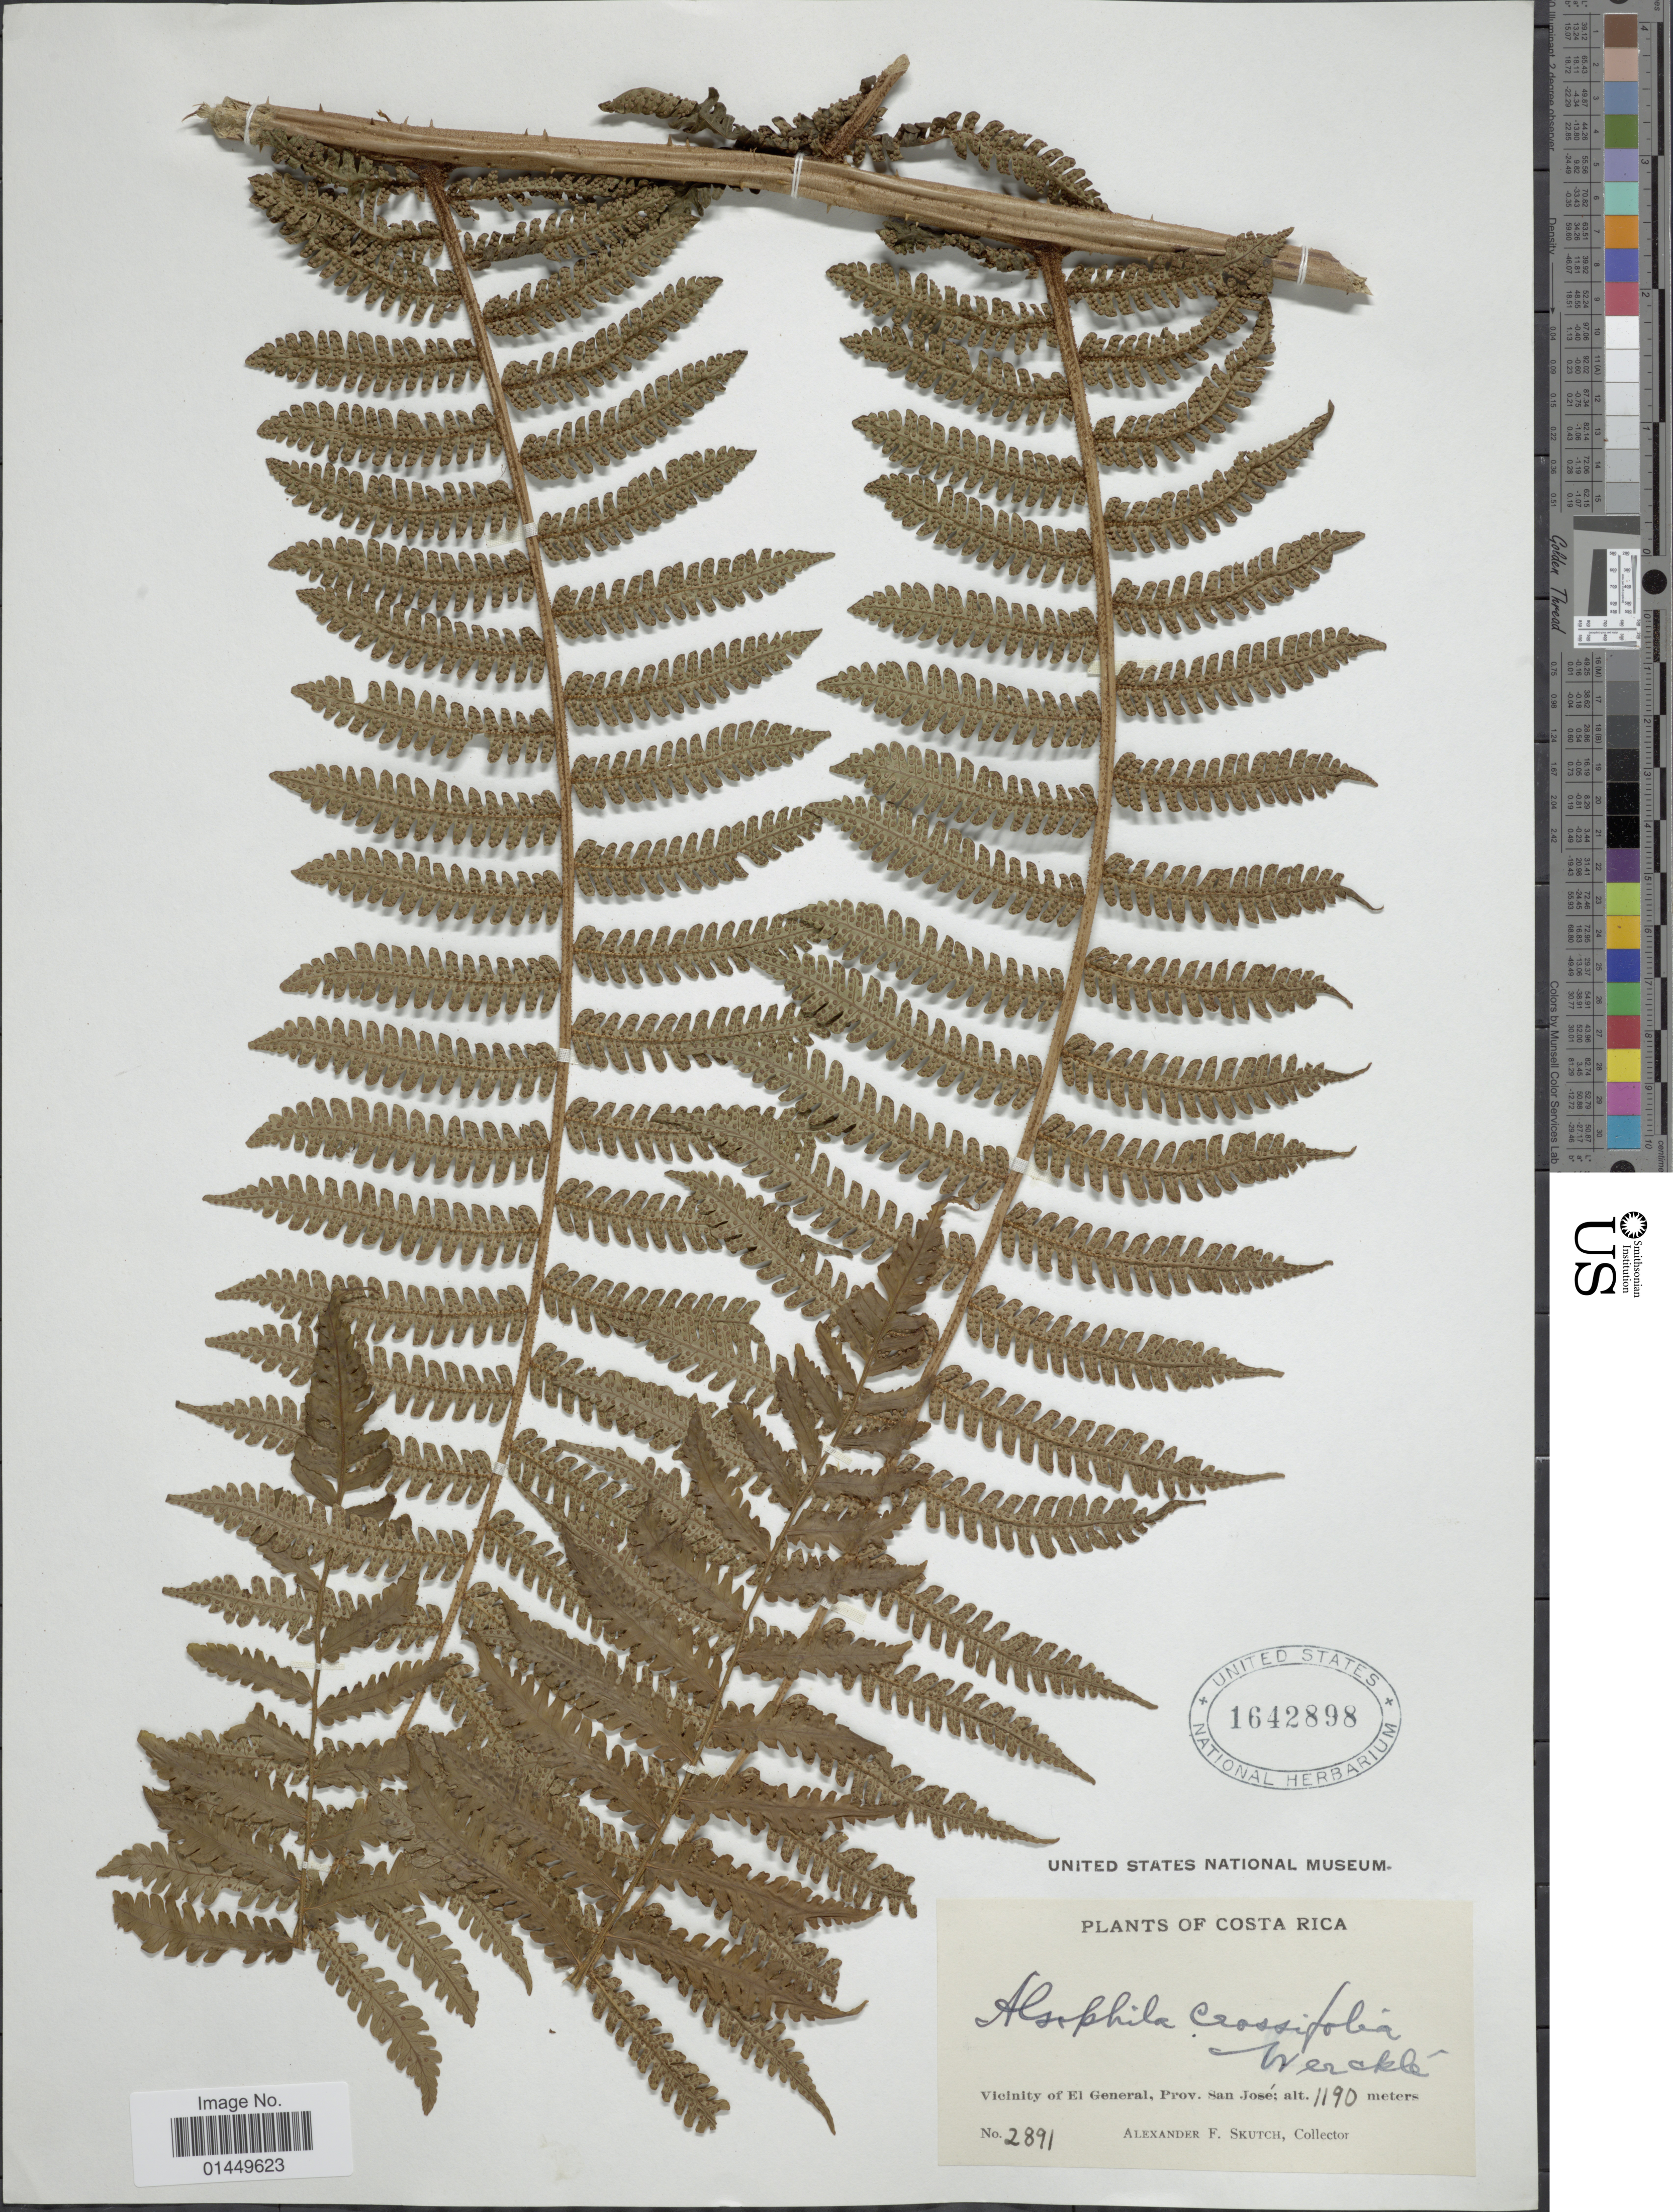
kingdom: Plantae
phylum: Tracheophyta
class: Polypodiopsida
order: Cyatheales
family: Cyatheaceae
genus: Cyathea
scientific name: Cyathea schiedeana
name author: (C. Presl) Domin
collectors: A. F. Skutch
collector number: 2891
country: Costa Rica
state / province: San José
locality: Vicinity of El General, Prov. San Jose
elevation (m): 1190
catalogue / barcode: US 1642898